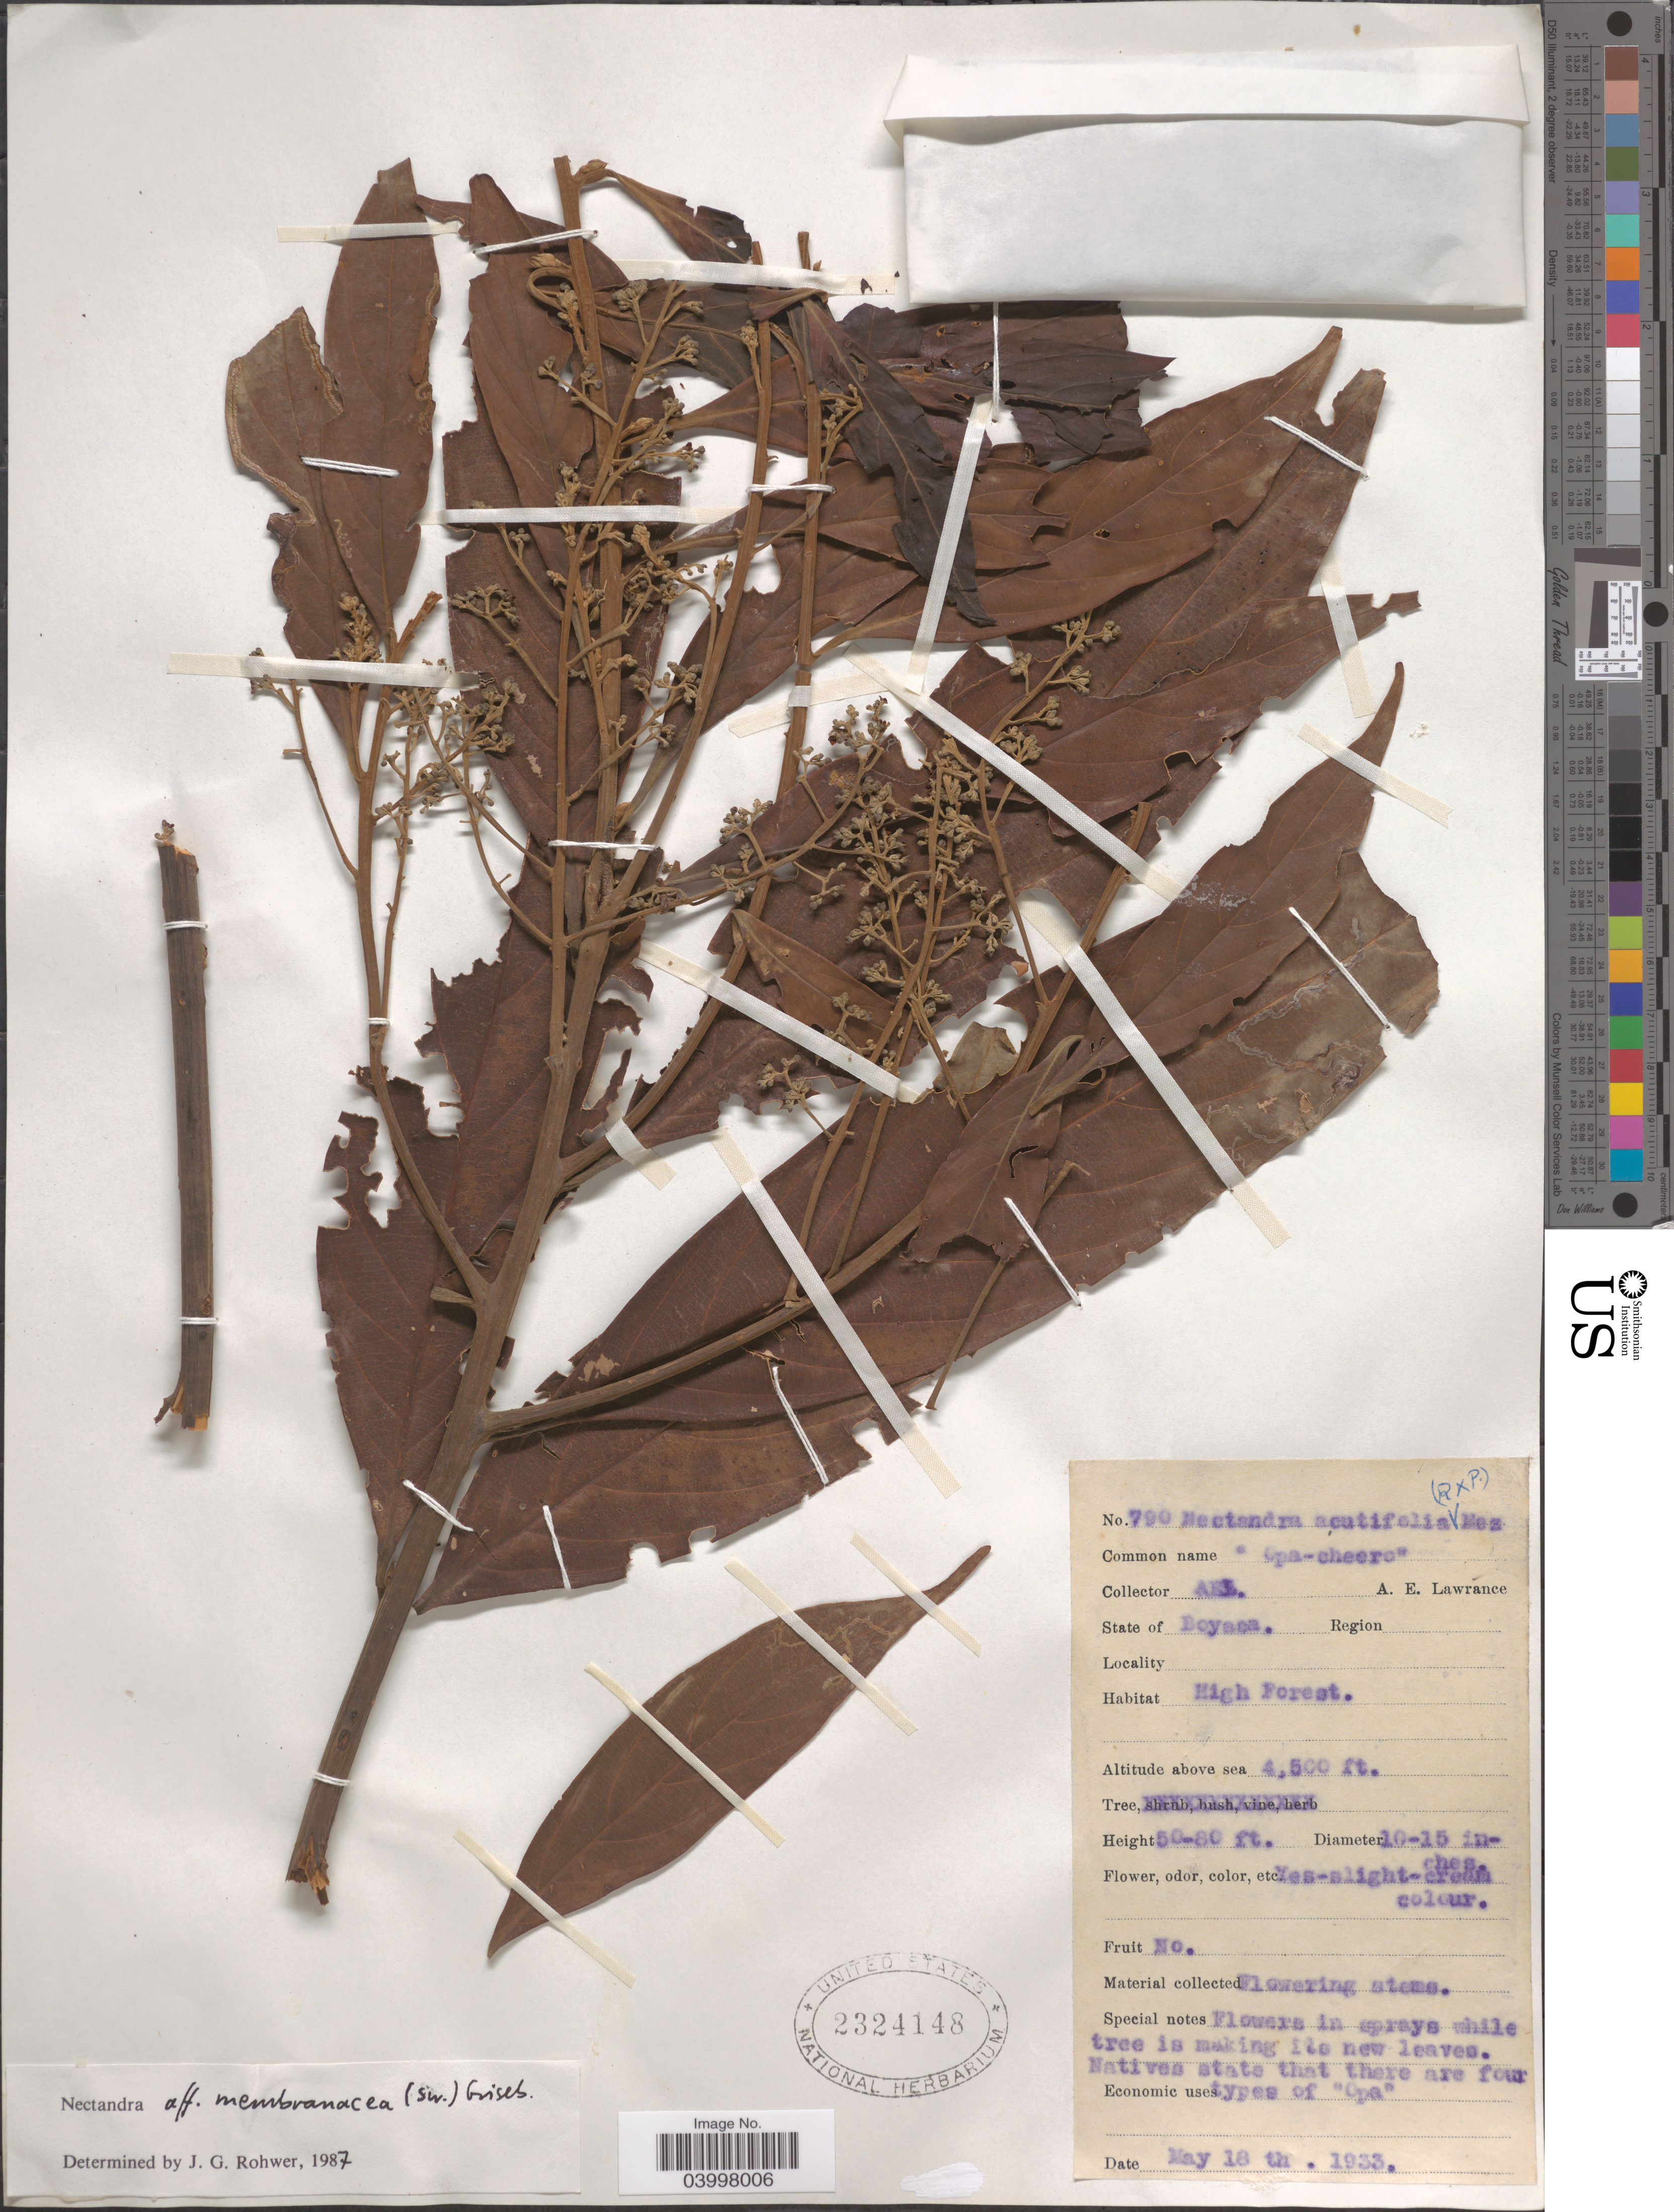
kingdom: Plantae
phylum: Tracheophyta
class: Magnoliopsida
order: Laurales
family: Lauraceae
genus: Nectandra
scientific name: Nectandra membranacea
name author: (Sw.) Griseb.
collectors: A. Lawrance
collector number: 790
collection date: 1933-05-18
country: Colombia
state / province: Boyacá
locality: High forest.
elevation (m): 1372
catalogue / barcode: US 2324148